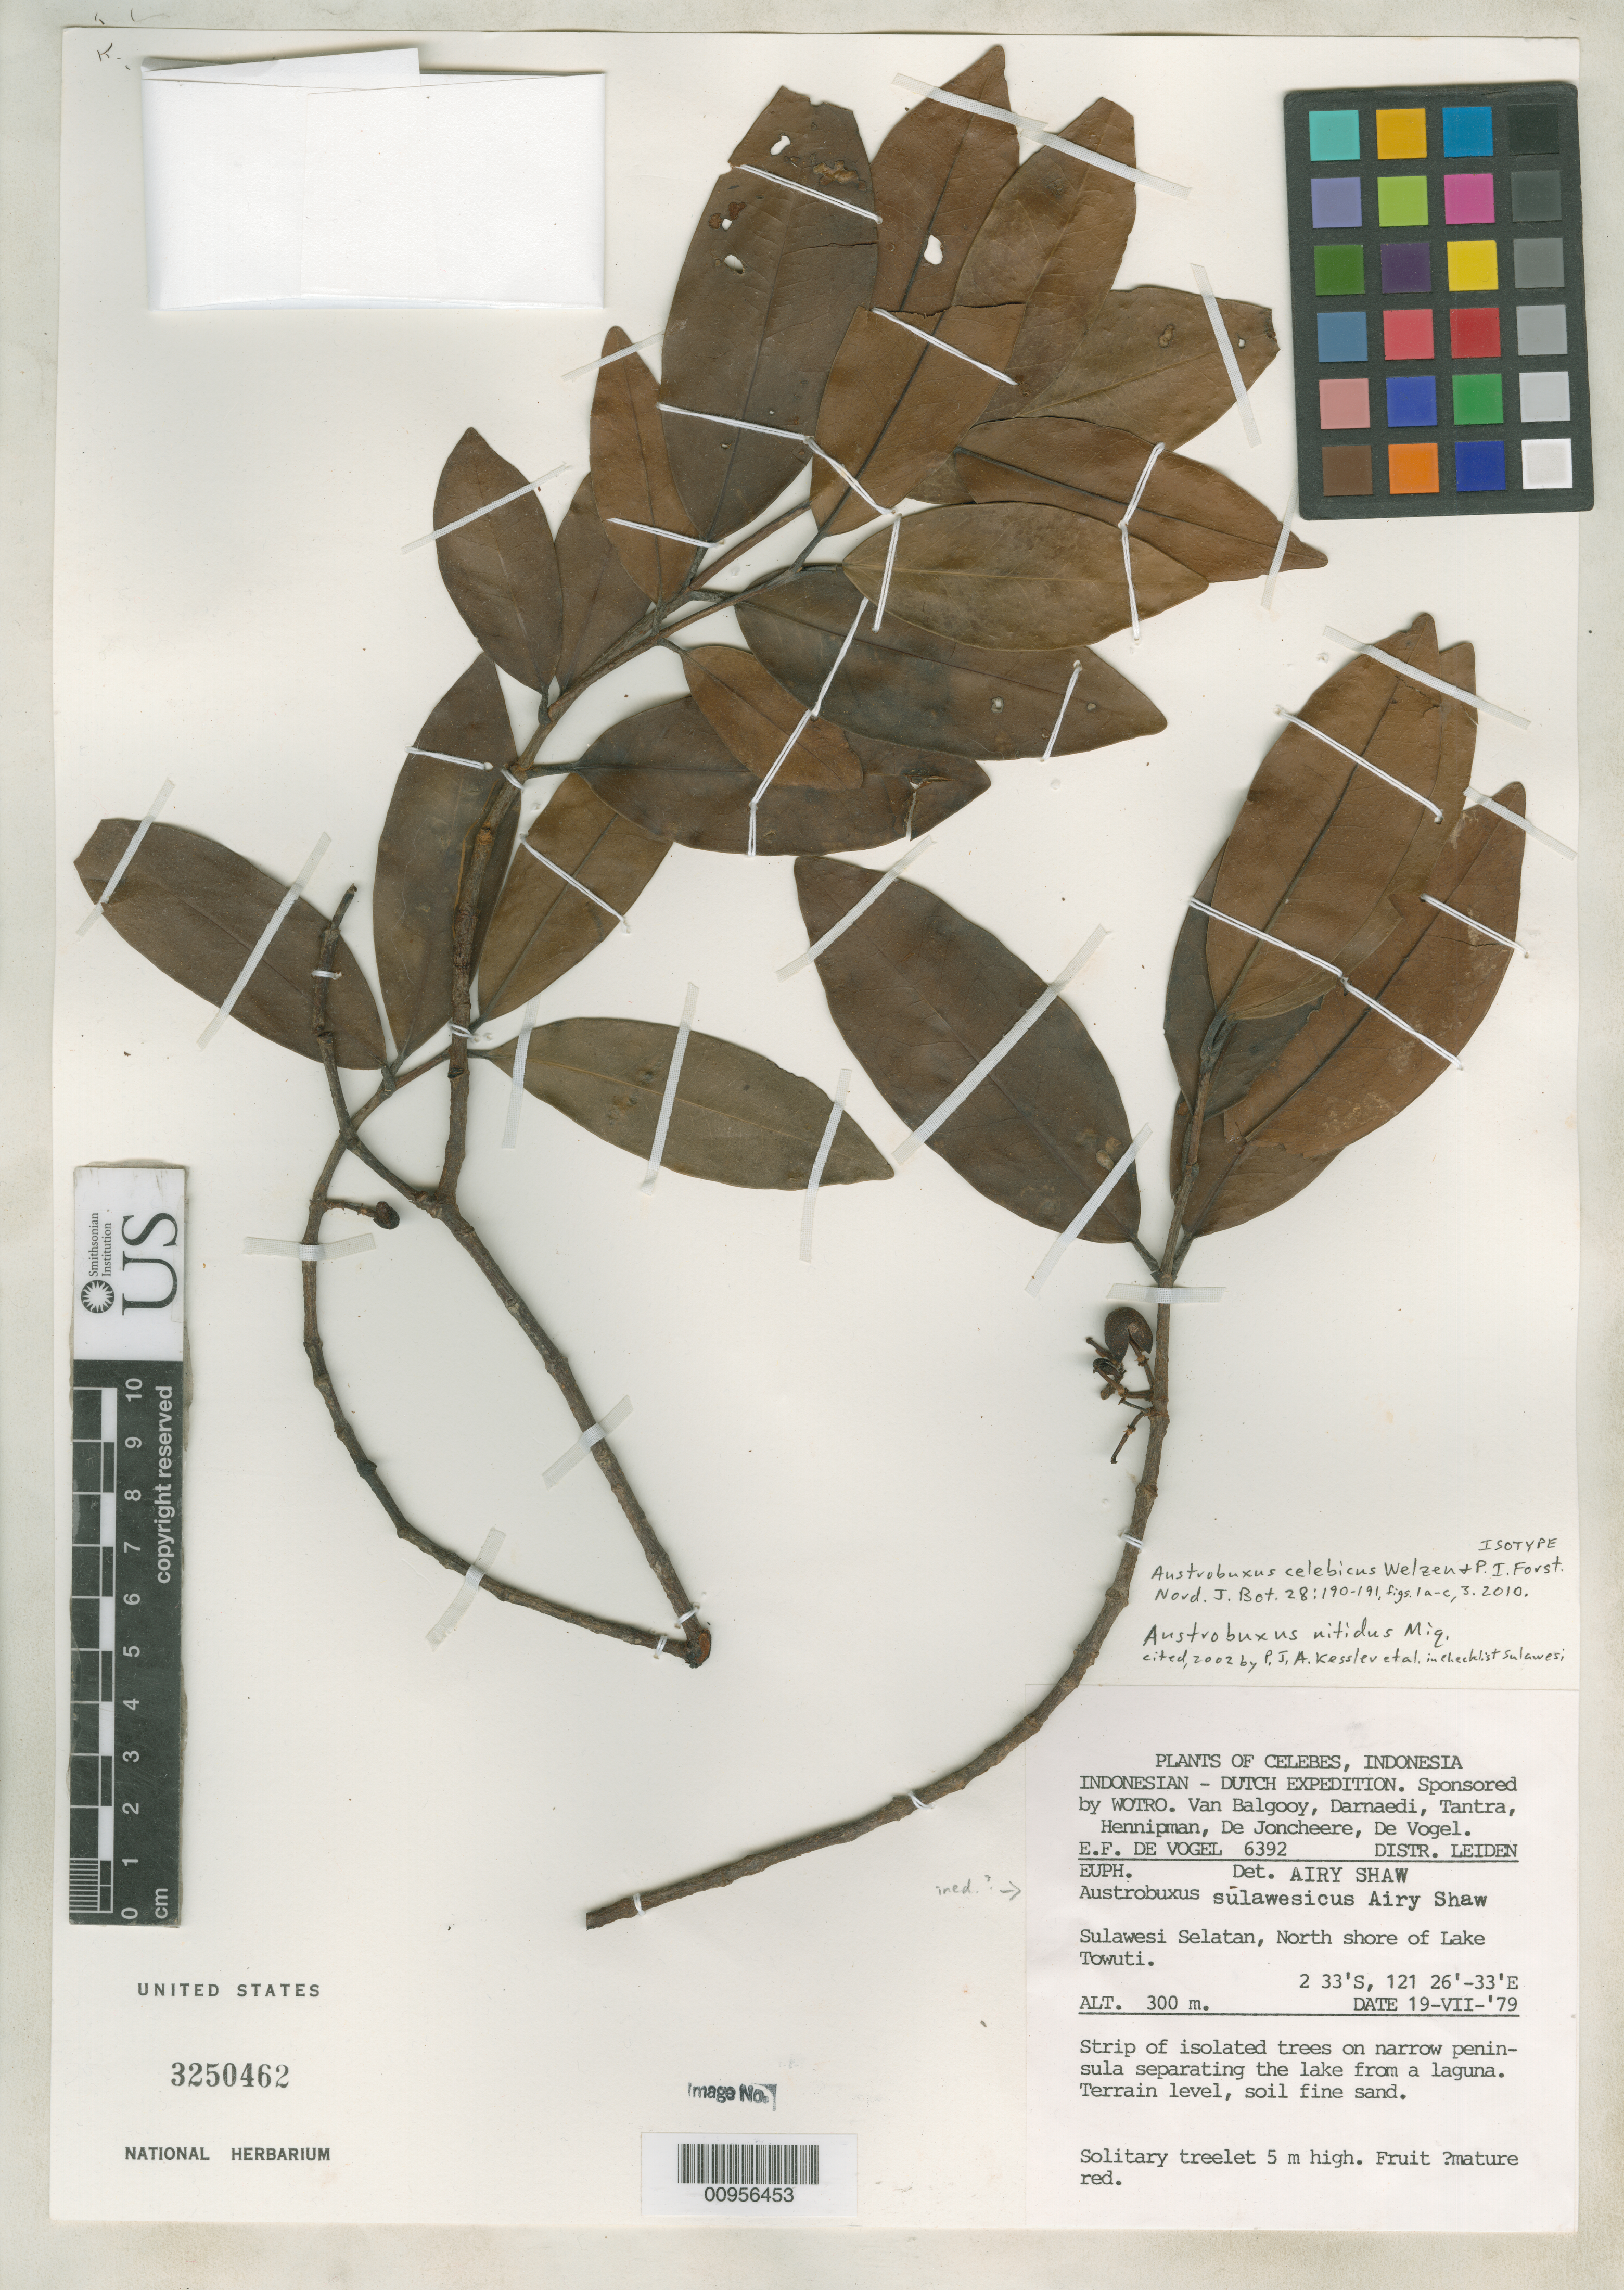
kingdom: Plantae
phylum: Tracheophyta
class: Magnoliopsida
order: Malpighiales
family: Picrodendraceae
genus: Austrobuxus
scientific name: Austrobuxus celebicus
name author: Welzen & P.I. Forst.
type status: Isotype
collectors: E. F. de Vogel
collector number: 6392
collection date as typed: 19 Jul 1979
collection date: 1979-07-19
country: Indonesia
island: Sulawesi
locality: Sulawesi Selatan, north shore of Lake Towuti.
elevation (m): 300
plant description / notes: Specimen originally labeled as "Austrobuxus sulawesicus Airy Shaw", apparently an ined. name never published.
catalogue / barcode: US 3250462